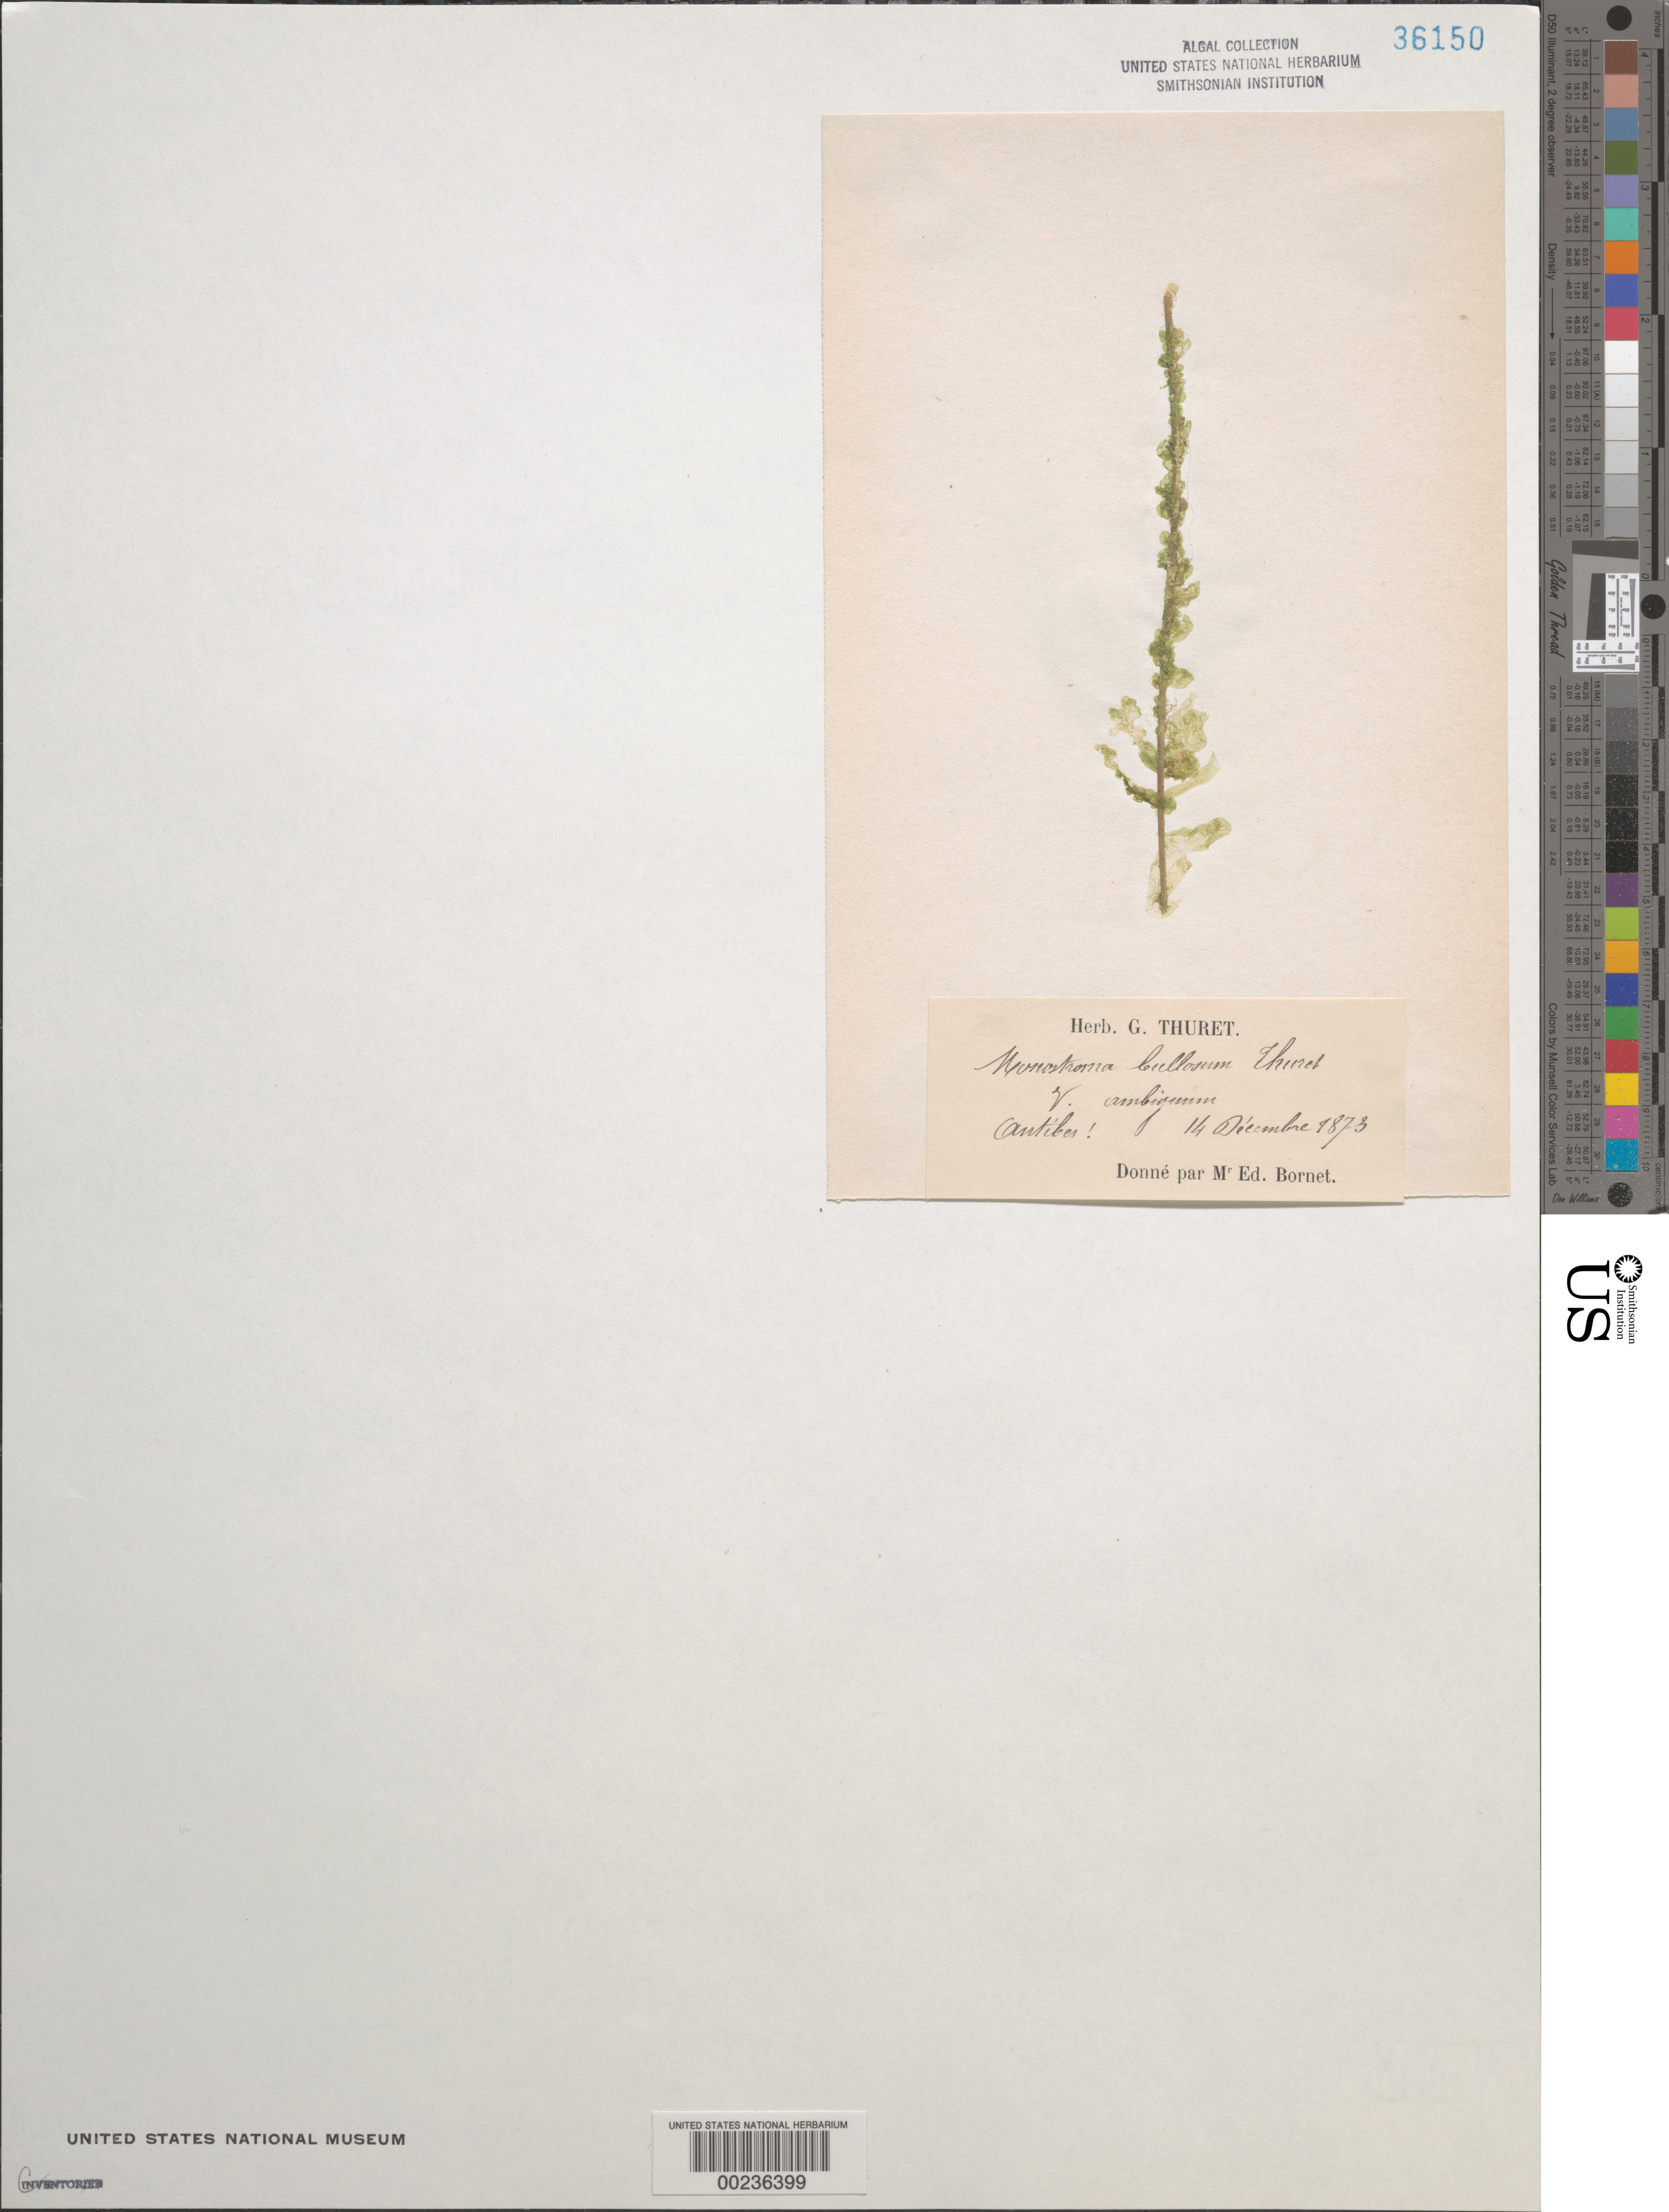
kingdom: Plantae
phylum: Chlorophyta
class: Ulvophyceae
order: Ulvales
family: Monostromataceae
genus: Monostroma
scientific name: Monostroma bullosum var. ambiguum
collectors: Thuret, G. (herbarium)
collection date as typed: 14 Dec 1873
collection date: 1873-12-14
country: France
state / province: Provence-Alpes-Côte d'Azur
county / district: Alpes-Maritimes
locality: Antibes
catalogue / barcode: US 36150